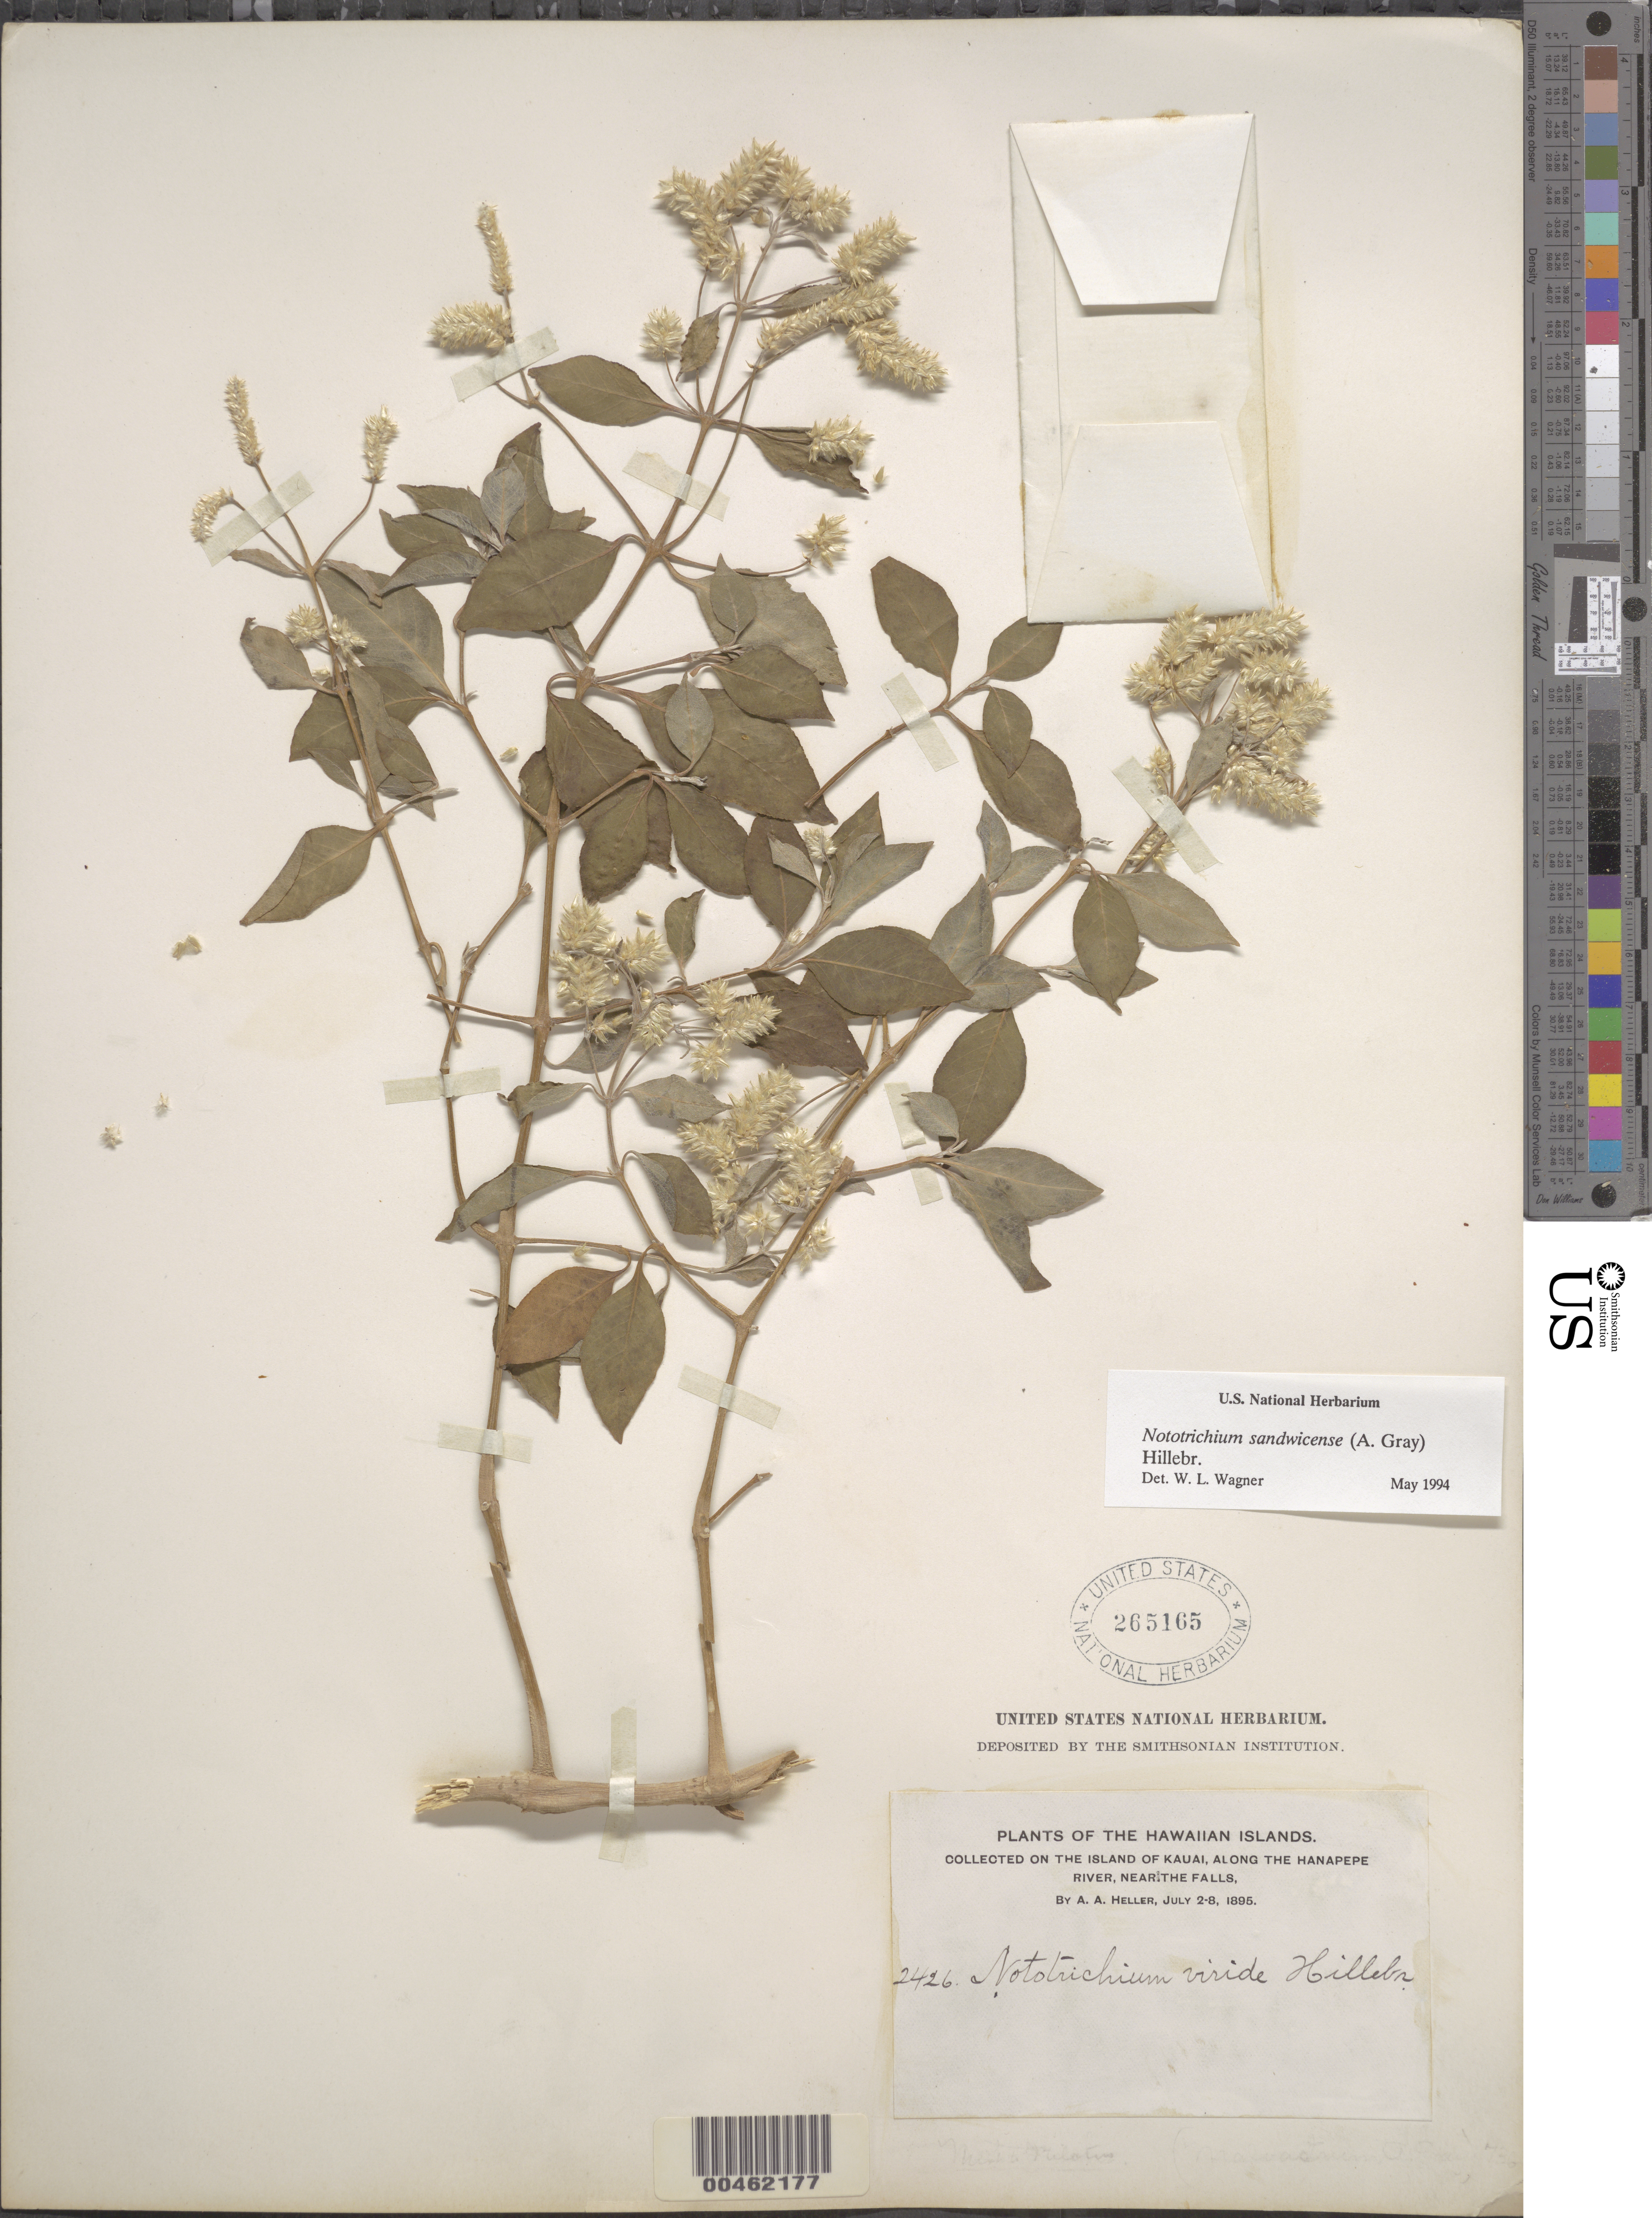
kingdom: Plantae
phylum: Tracheophyta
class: Magnoliopsida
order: Caryophyllales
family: Amaranthaceae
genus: Achyranthes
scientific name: Achyranthes sandwicensis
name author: (A. Gray) Di Vincenzo et al.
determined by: Wagner, W. L., (BOT), Smithsonian Institution - National Museum of Natural History (UNITED STATES)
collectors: A. A. Heller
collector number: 2426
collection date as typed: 2 Jul 1895 to 8 Jul 1895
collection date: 1895-07-02/1895-07-08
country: United States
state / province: Hawaii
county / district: Kauai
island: Kaua'i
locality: Along The Hanapepe River, Near The Falls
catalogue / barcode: US 265165